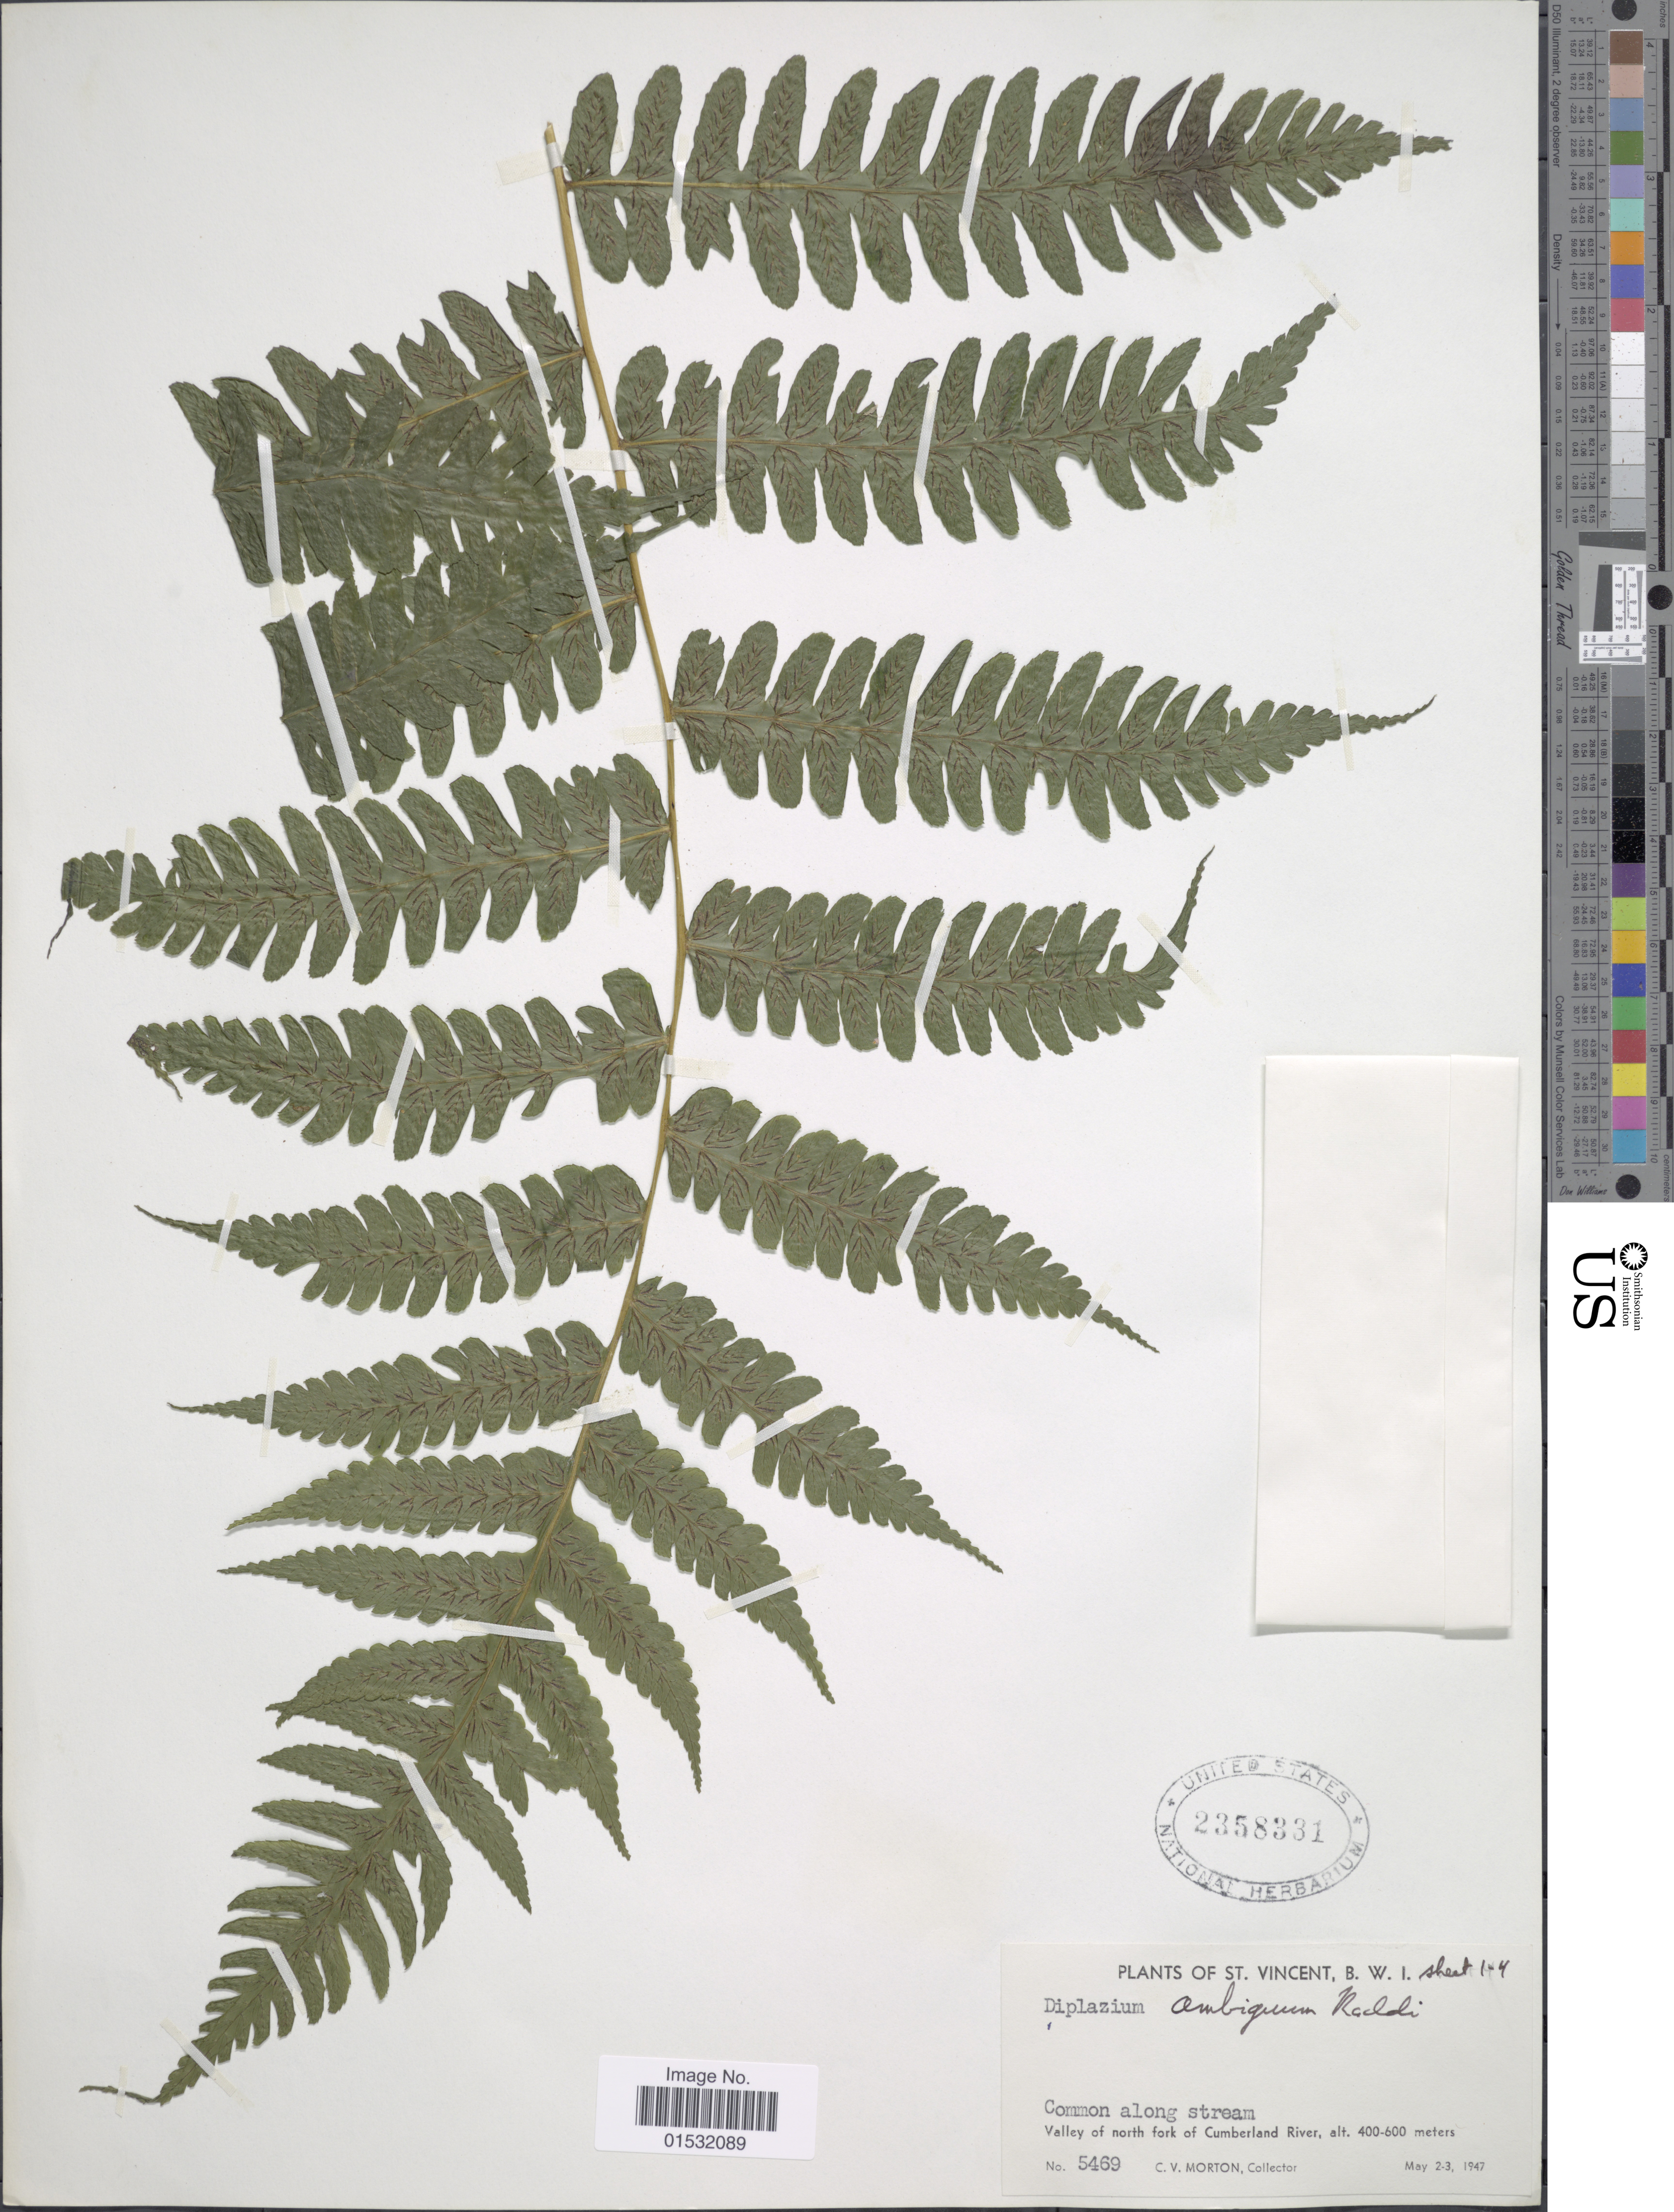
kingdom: Plantae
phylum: Tracheophyta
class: Polypodiopsida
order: Polypodiales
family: Athyriaceae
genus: Diplazium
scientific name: Diplazium ambiguum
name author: Raddi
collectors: C. V. Morton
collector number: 5469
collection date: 1947-05-02/1947-05-03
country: St. Vincent - Grenadines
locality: St. Vincent, B. W. I. Valley of north fork of Cumberland River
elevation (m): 400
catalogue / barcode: US 2358331